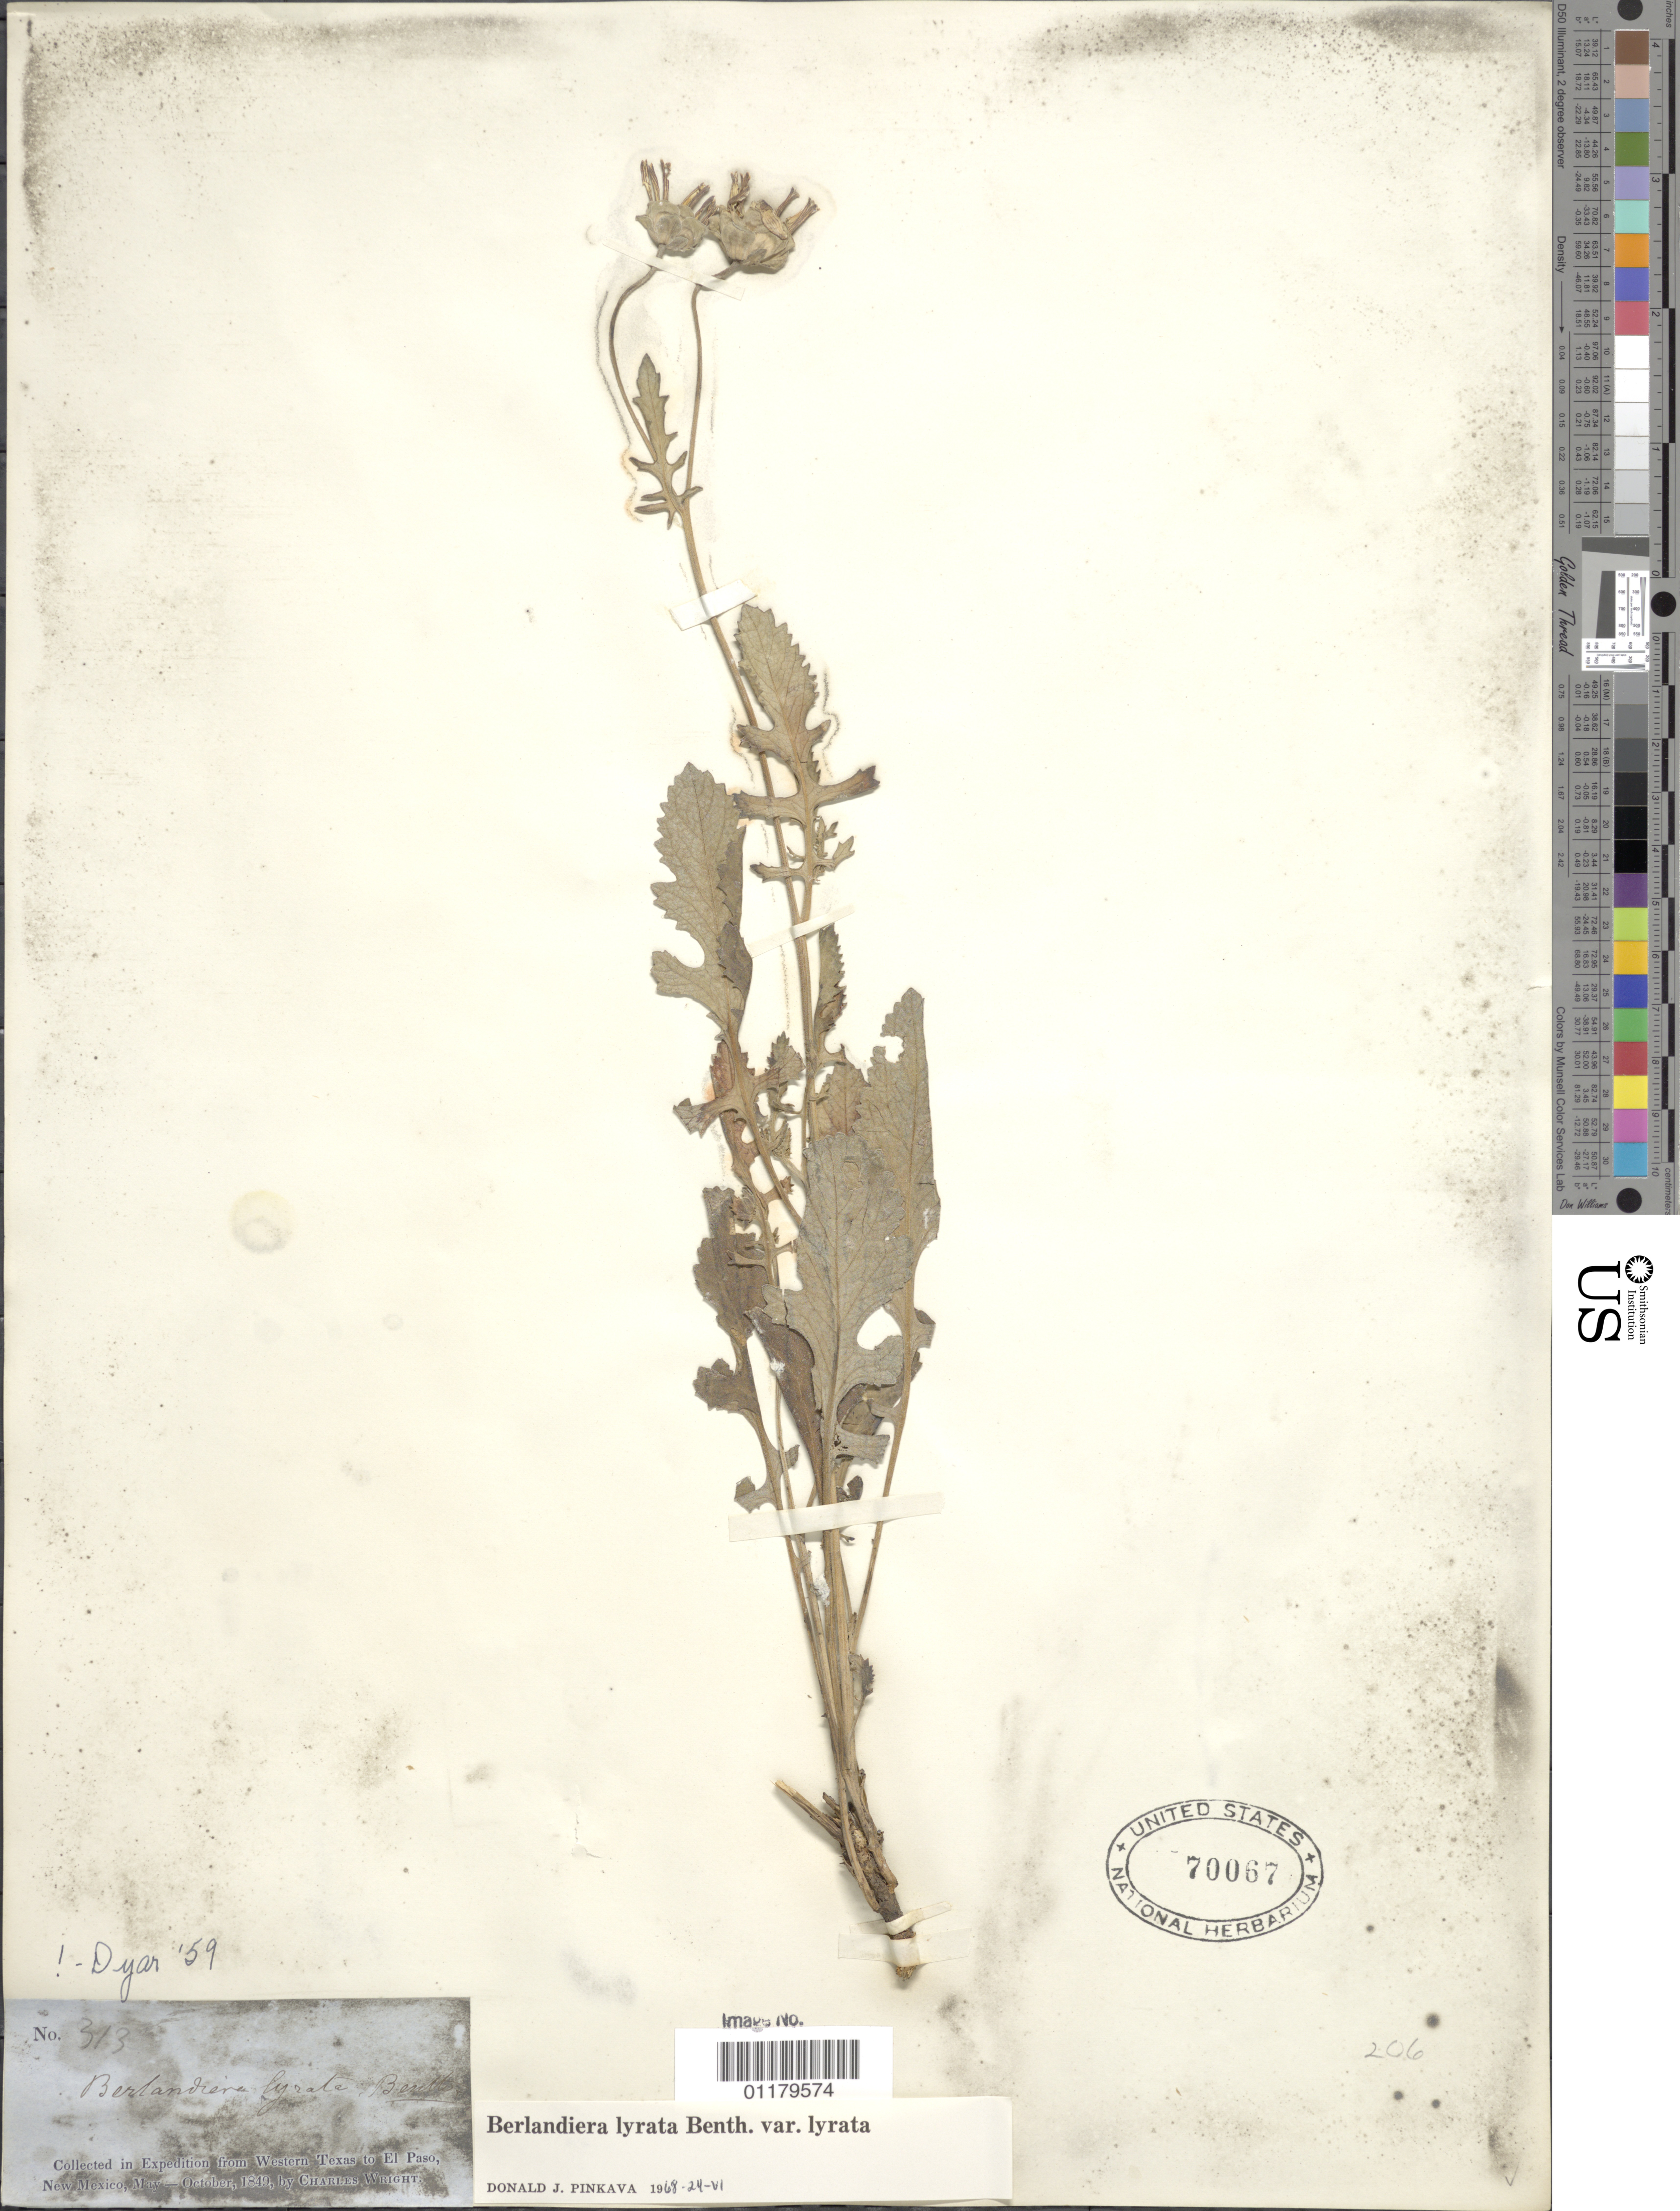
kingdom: Plantae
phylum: Tracheophyta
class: Magnoliopsida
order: Asterales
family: Asteraceae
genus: Berlandiera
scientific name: Berlandiera lyrata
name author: Benth.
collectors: C. Wright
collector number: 313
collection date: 1849-05/1849-10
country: United States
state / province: New Mexico / Texas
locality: from Western Texas to El Paso, New Mexico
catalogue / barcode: US 70067